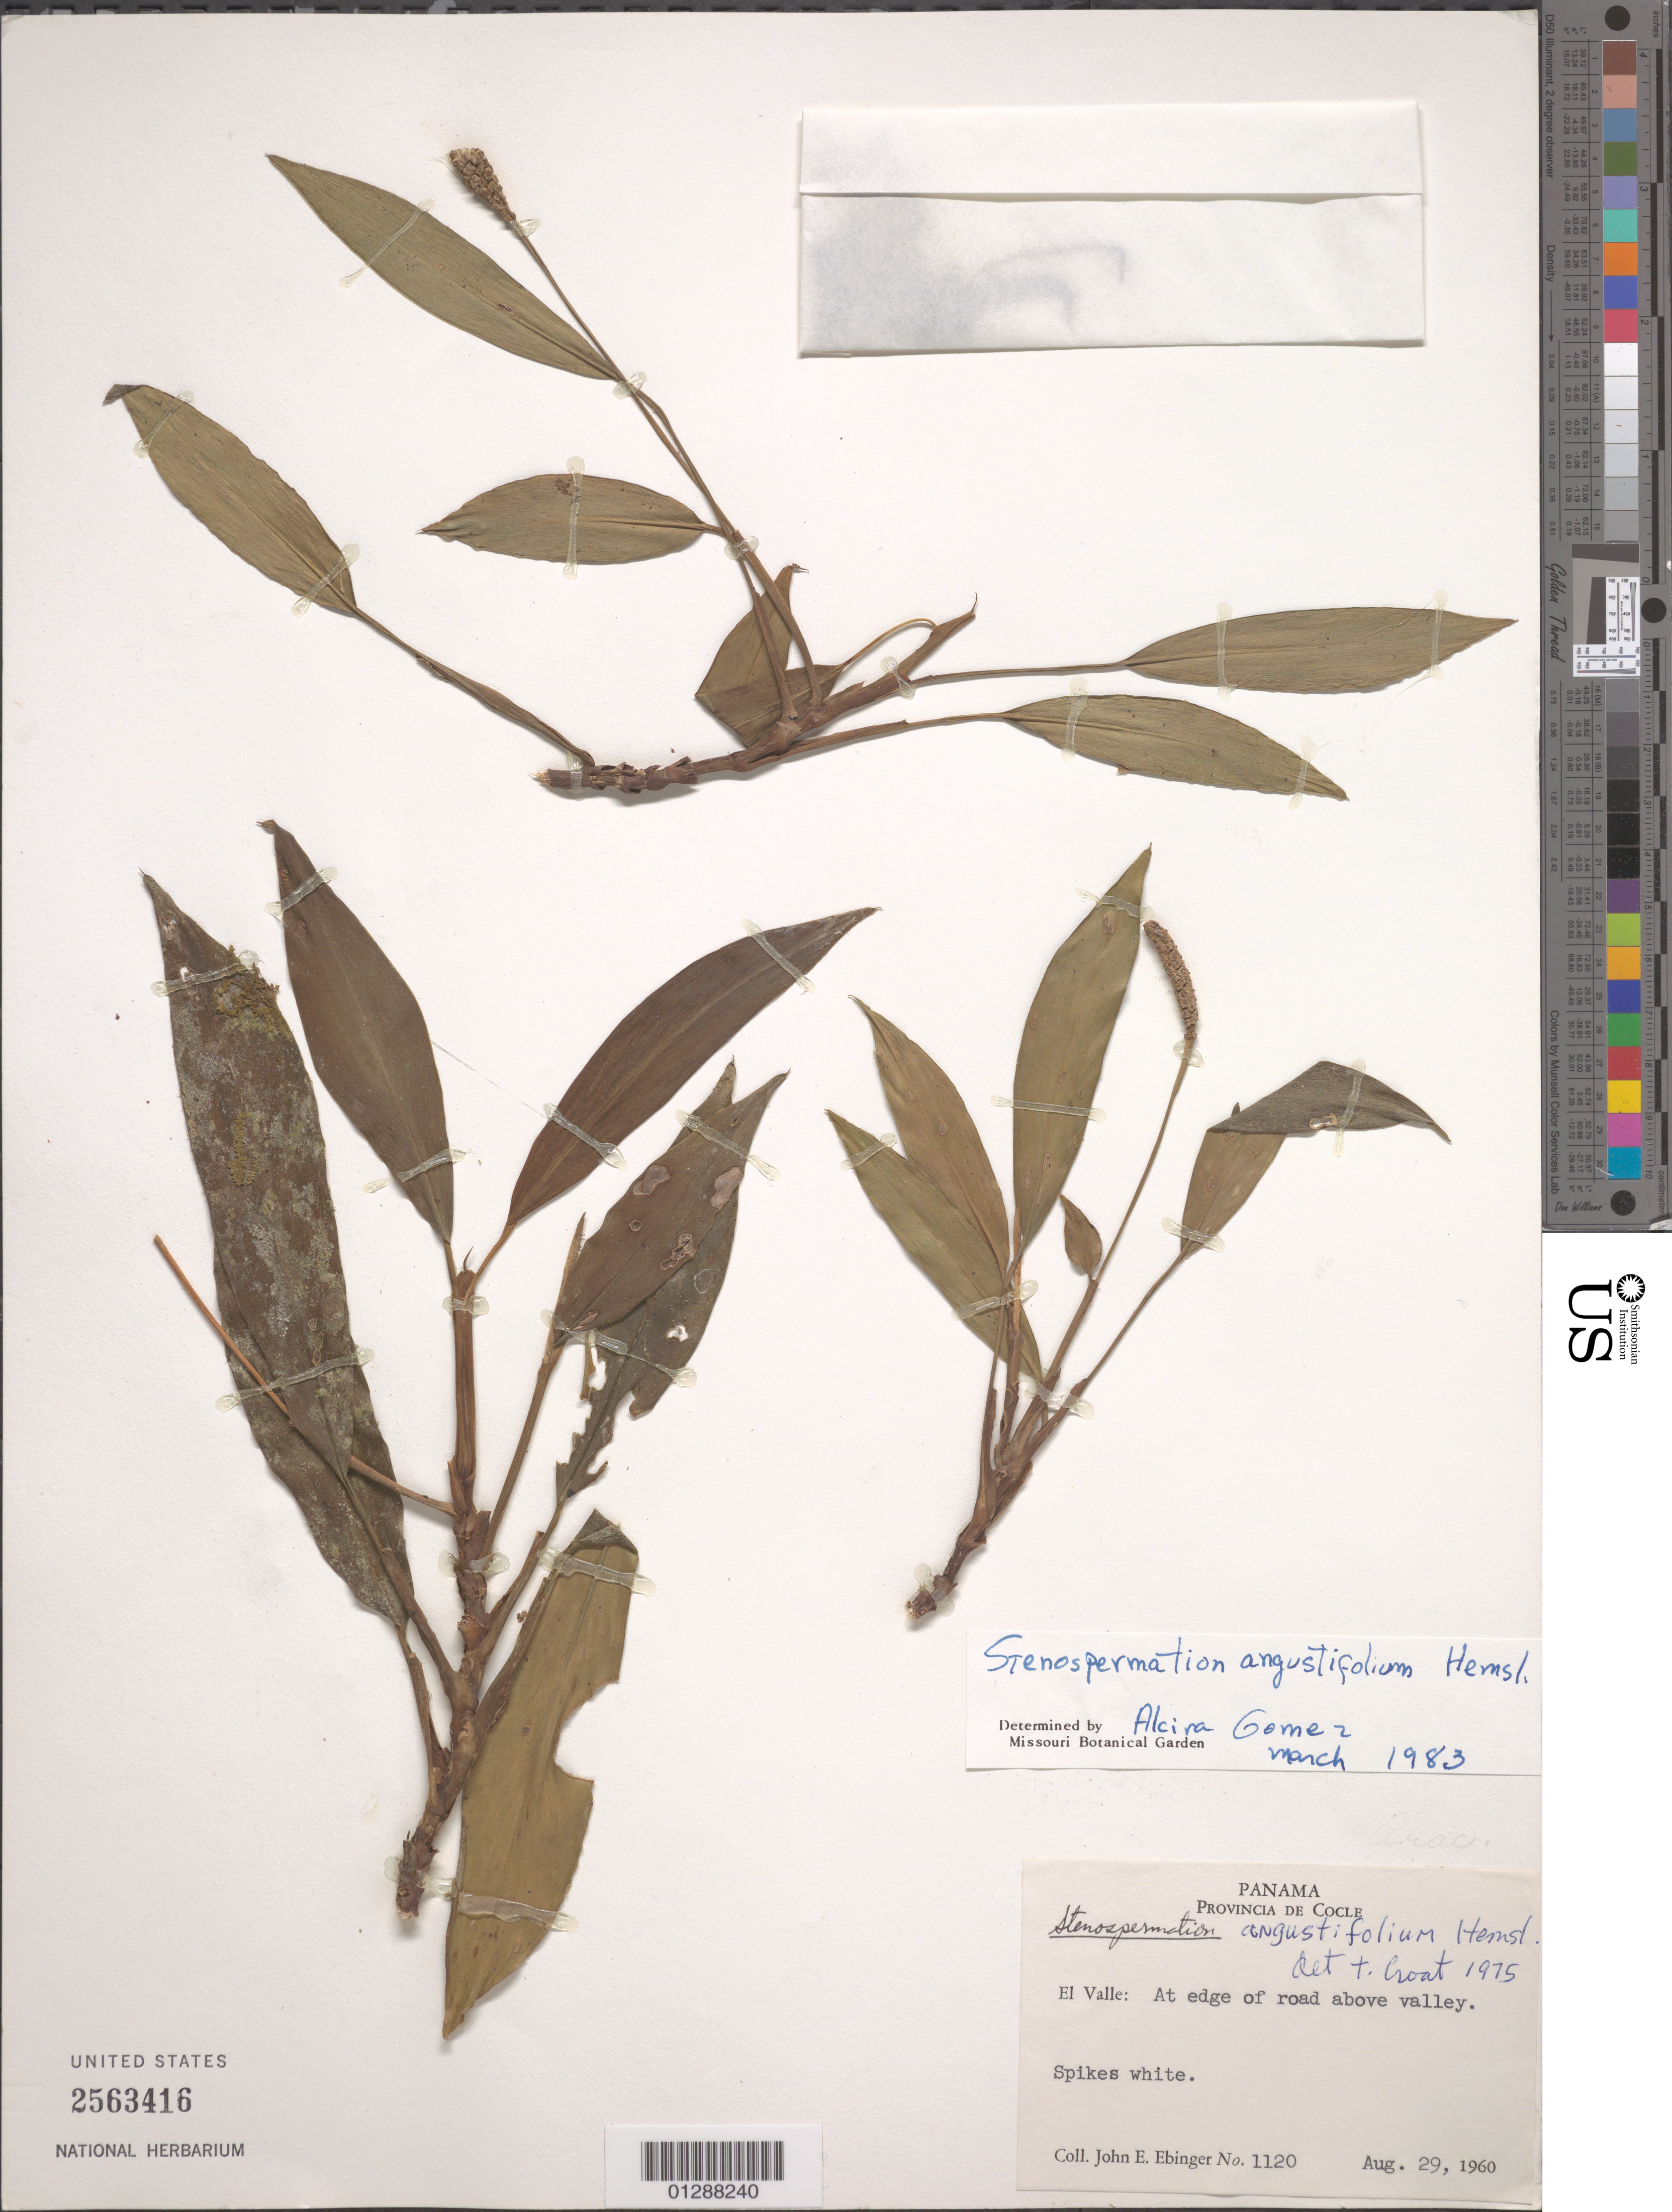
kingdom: Plantae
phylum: Tracheophyta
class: Liliopsida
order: Alismatales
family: Araceae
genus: Stenospermation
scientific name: Stenospermation angustifolium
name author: Hemsl.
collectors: J. Ebinger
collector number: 1120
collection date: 1960-08-29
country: Panama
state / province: Cocle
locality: El Valle: At edge of road above valley.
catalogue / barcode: US 2563416